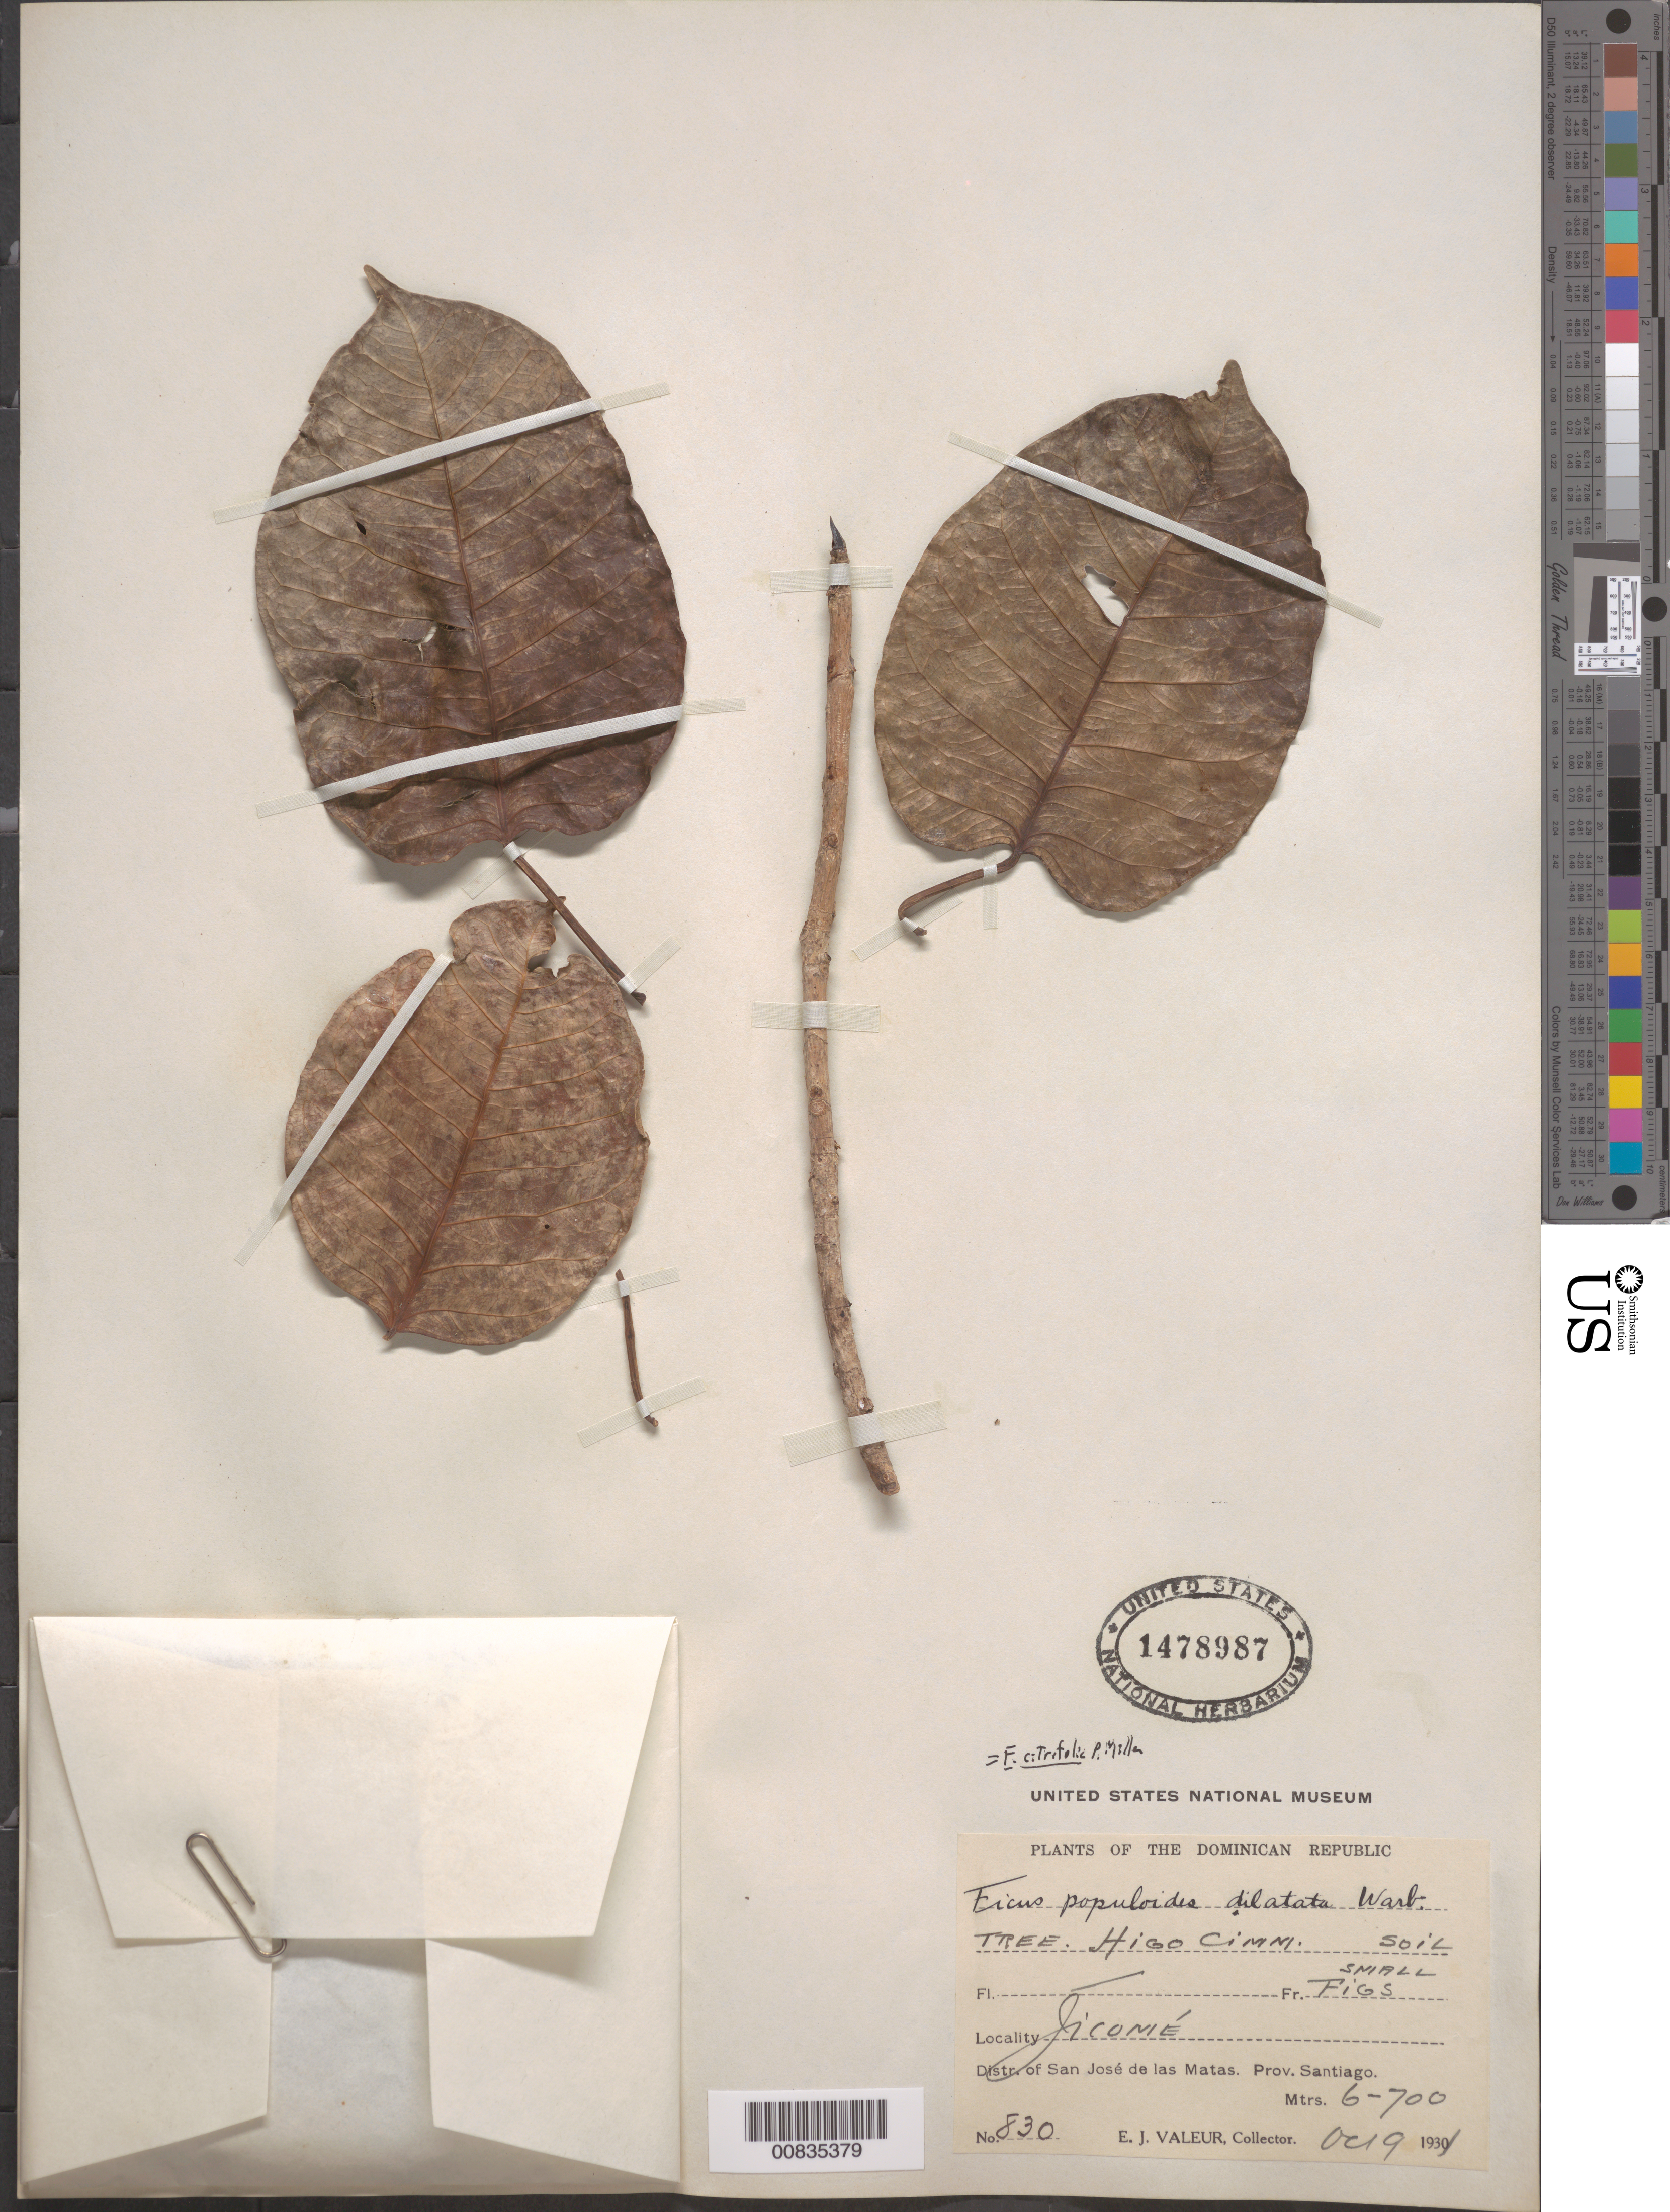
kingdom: Plantae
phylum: Tracheophyta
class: Magnoliopsida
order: Rosales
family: Moraceae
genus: Ficus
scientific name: Ficus citrifolia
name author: Mill.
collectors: E. Valeur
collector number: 830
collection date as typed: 09 Oct 1931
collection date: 1931-10-09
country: Dominican Republic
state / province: Santiago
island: Hispaniola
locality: Jicomé. Distr. of San José de las Matas.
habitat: Soil.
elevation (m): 600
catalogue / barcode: US 1478987